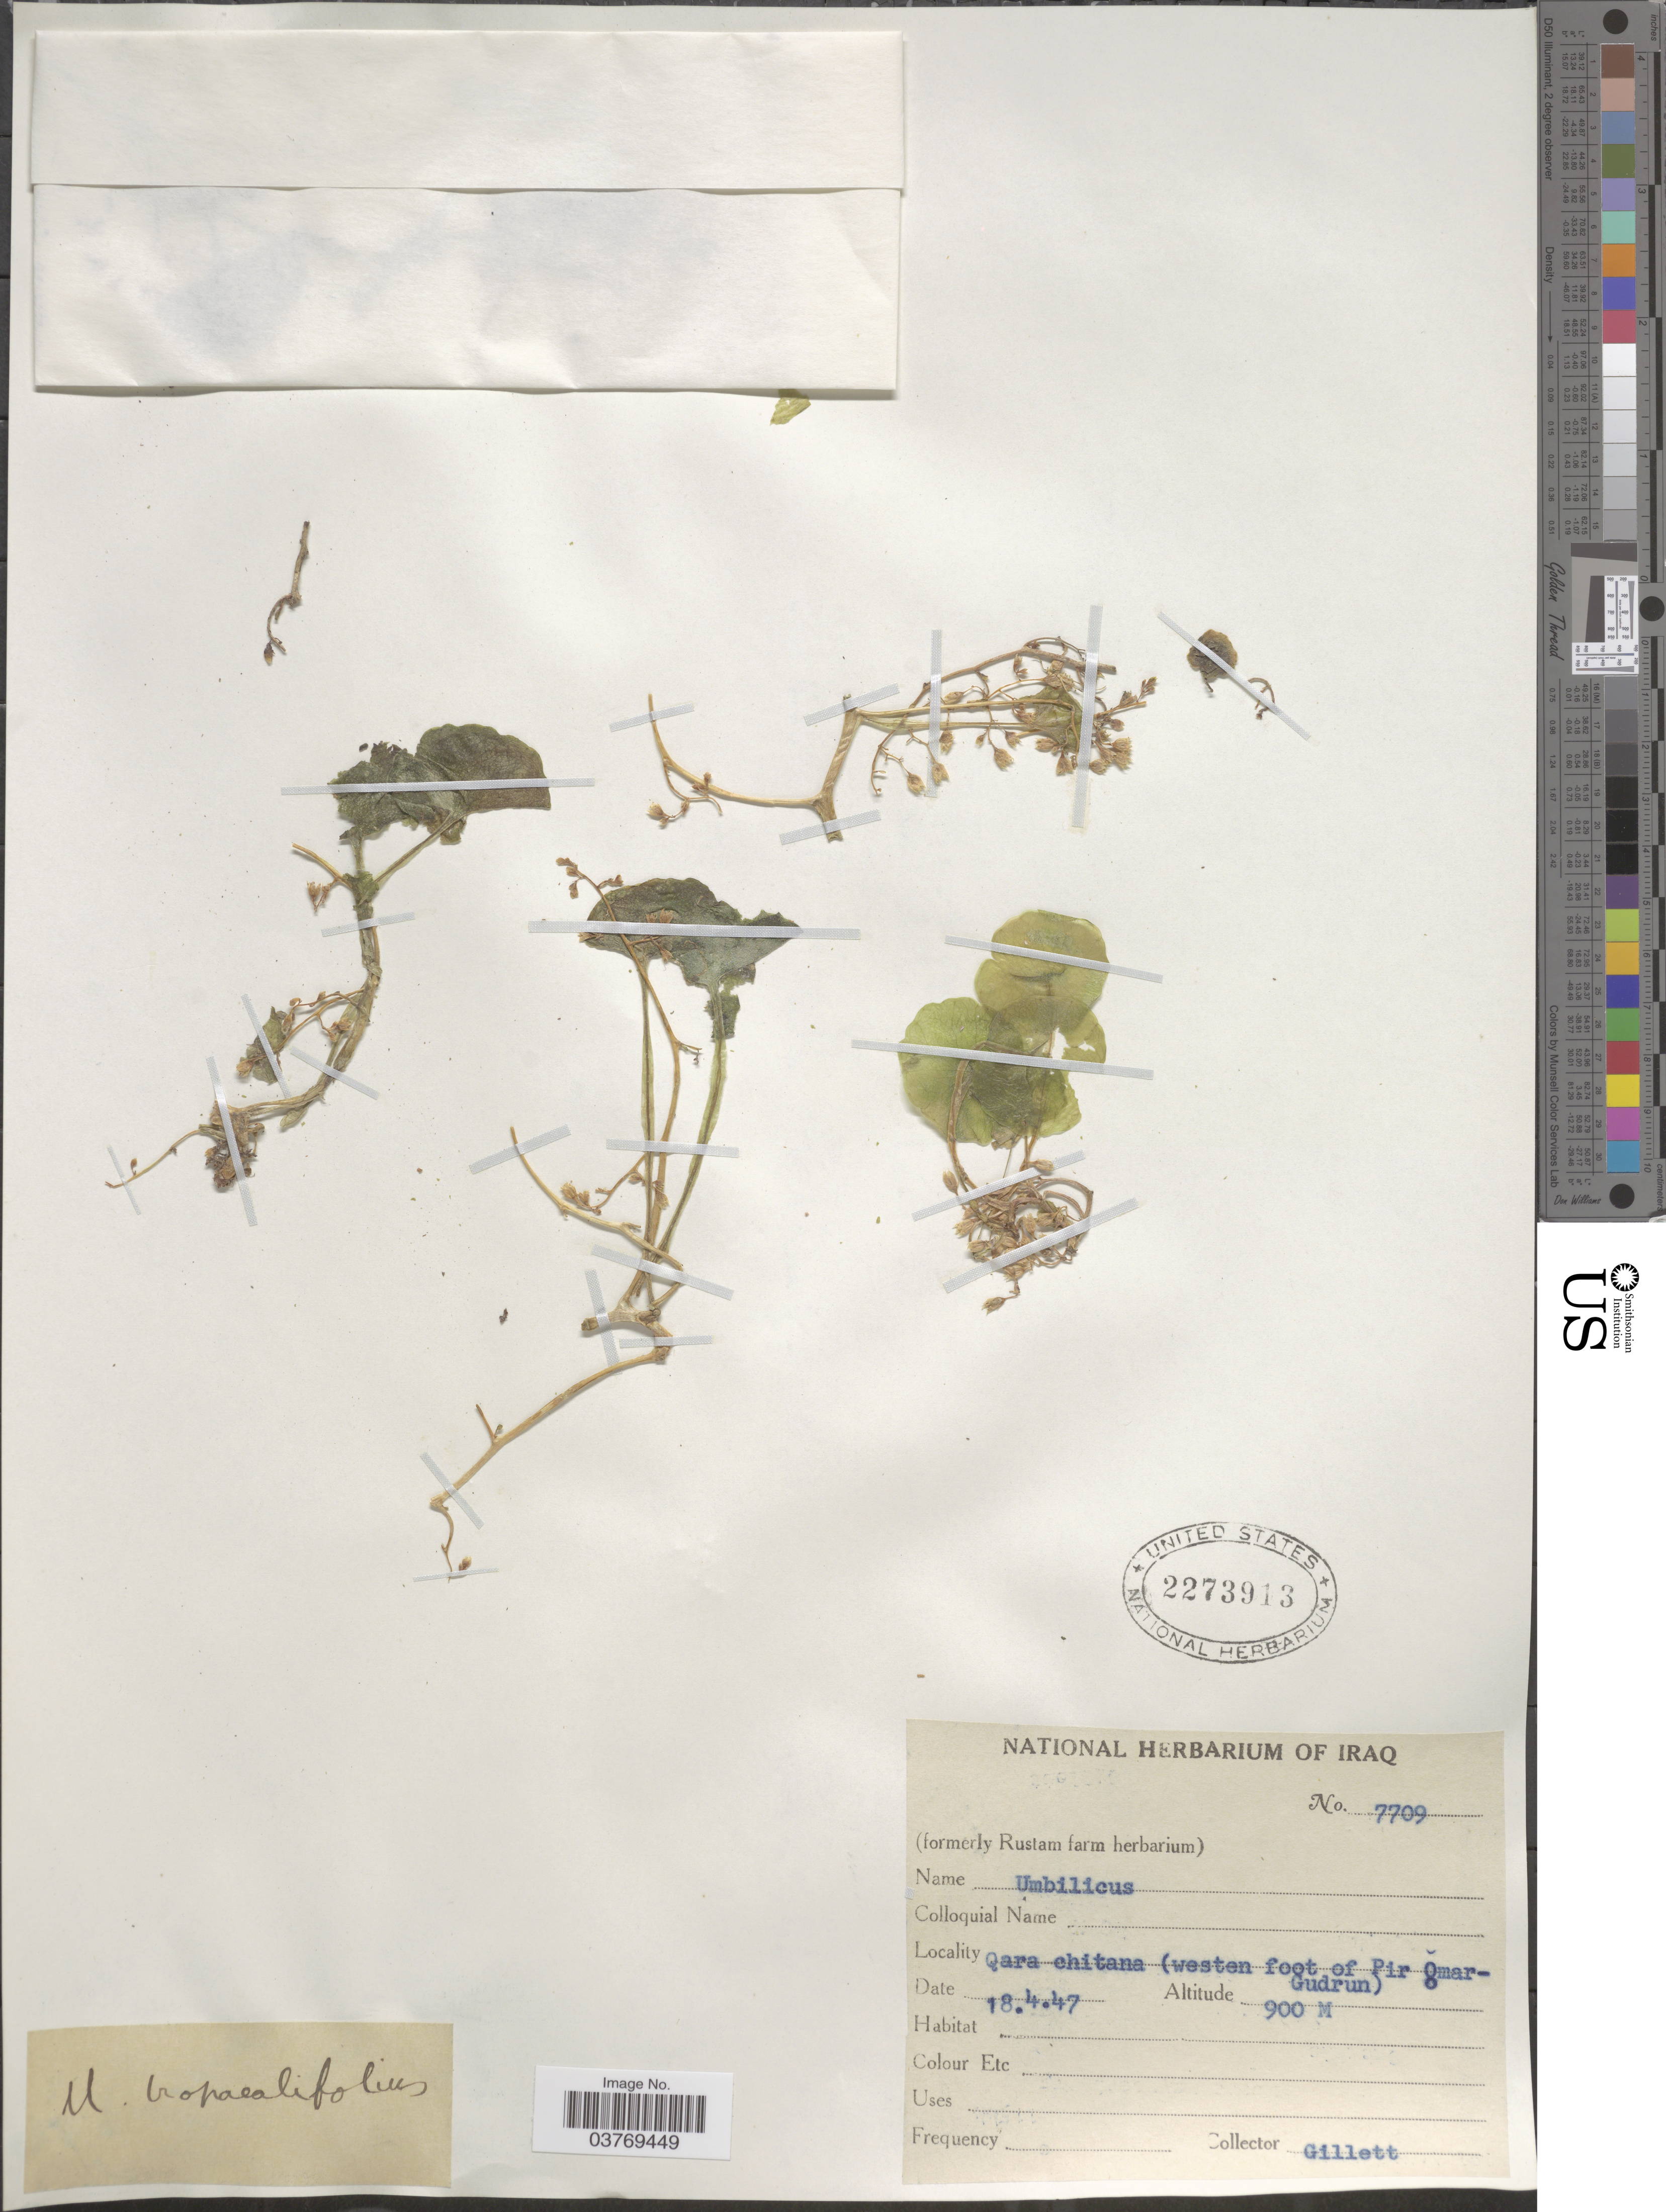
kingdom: Plantae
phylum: Tracheophyta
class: Magnoliopsida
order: Saxifragales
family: Crassulaceae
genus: Cotyledon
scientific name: Cotyledon sp.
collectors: Gillett, --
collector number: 7709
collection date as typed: Transcribed d/m/y: 18/4/47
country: Iraq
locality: Qara chitana (westen foot of Pir Omar-Gudrun).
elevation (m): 900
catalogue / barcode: US 2273913